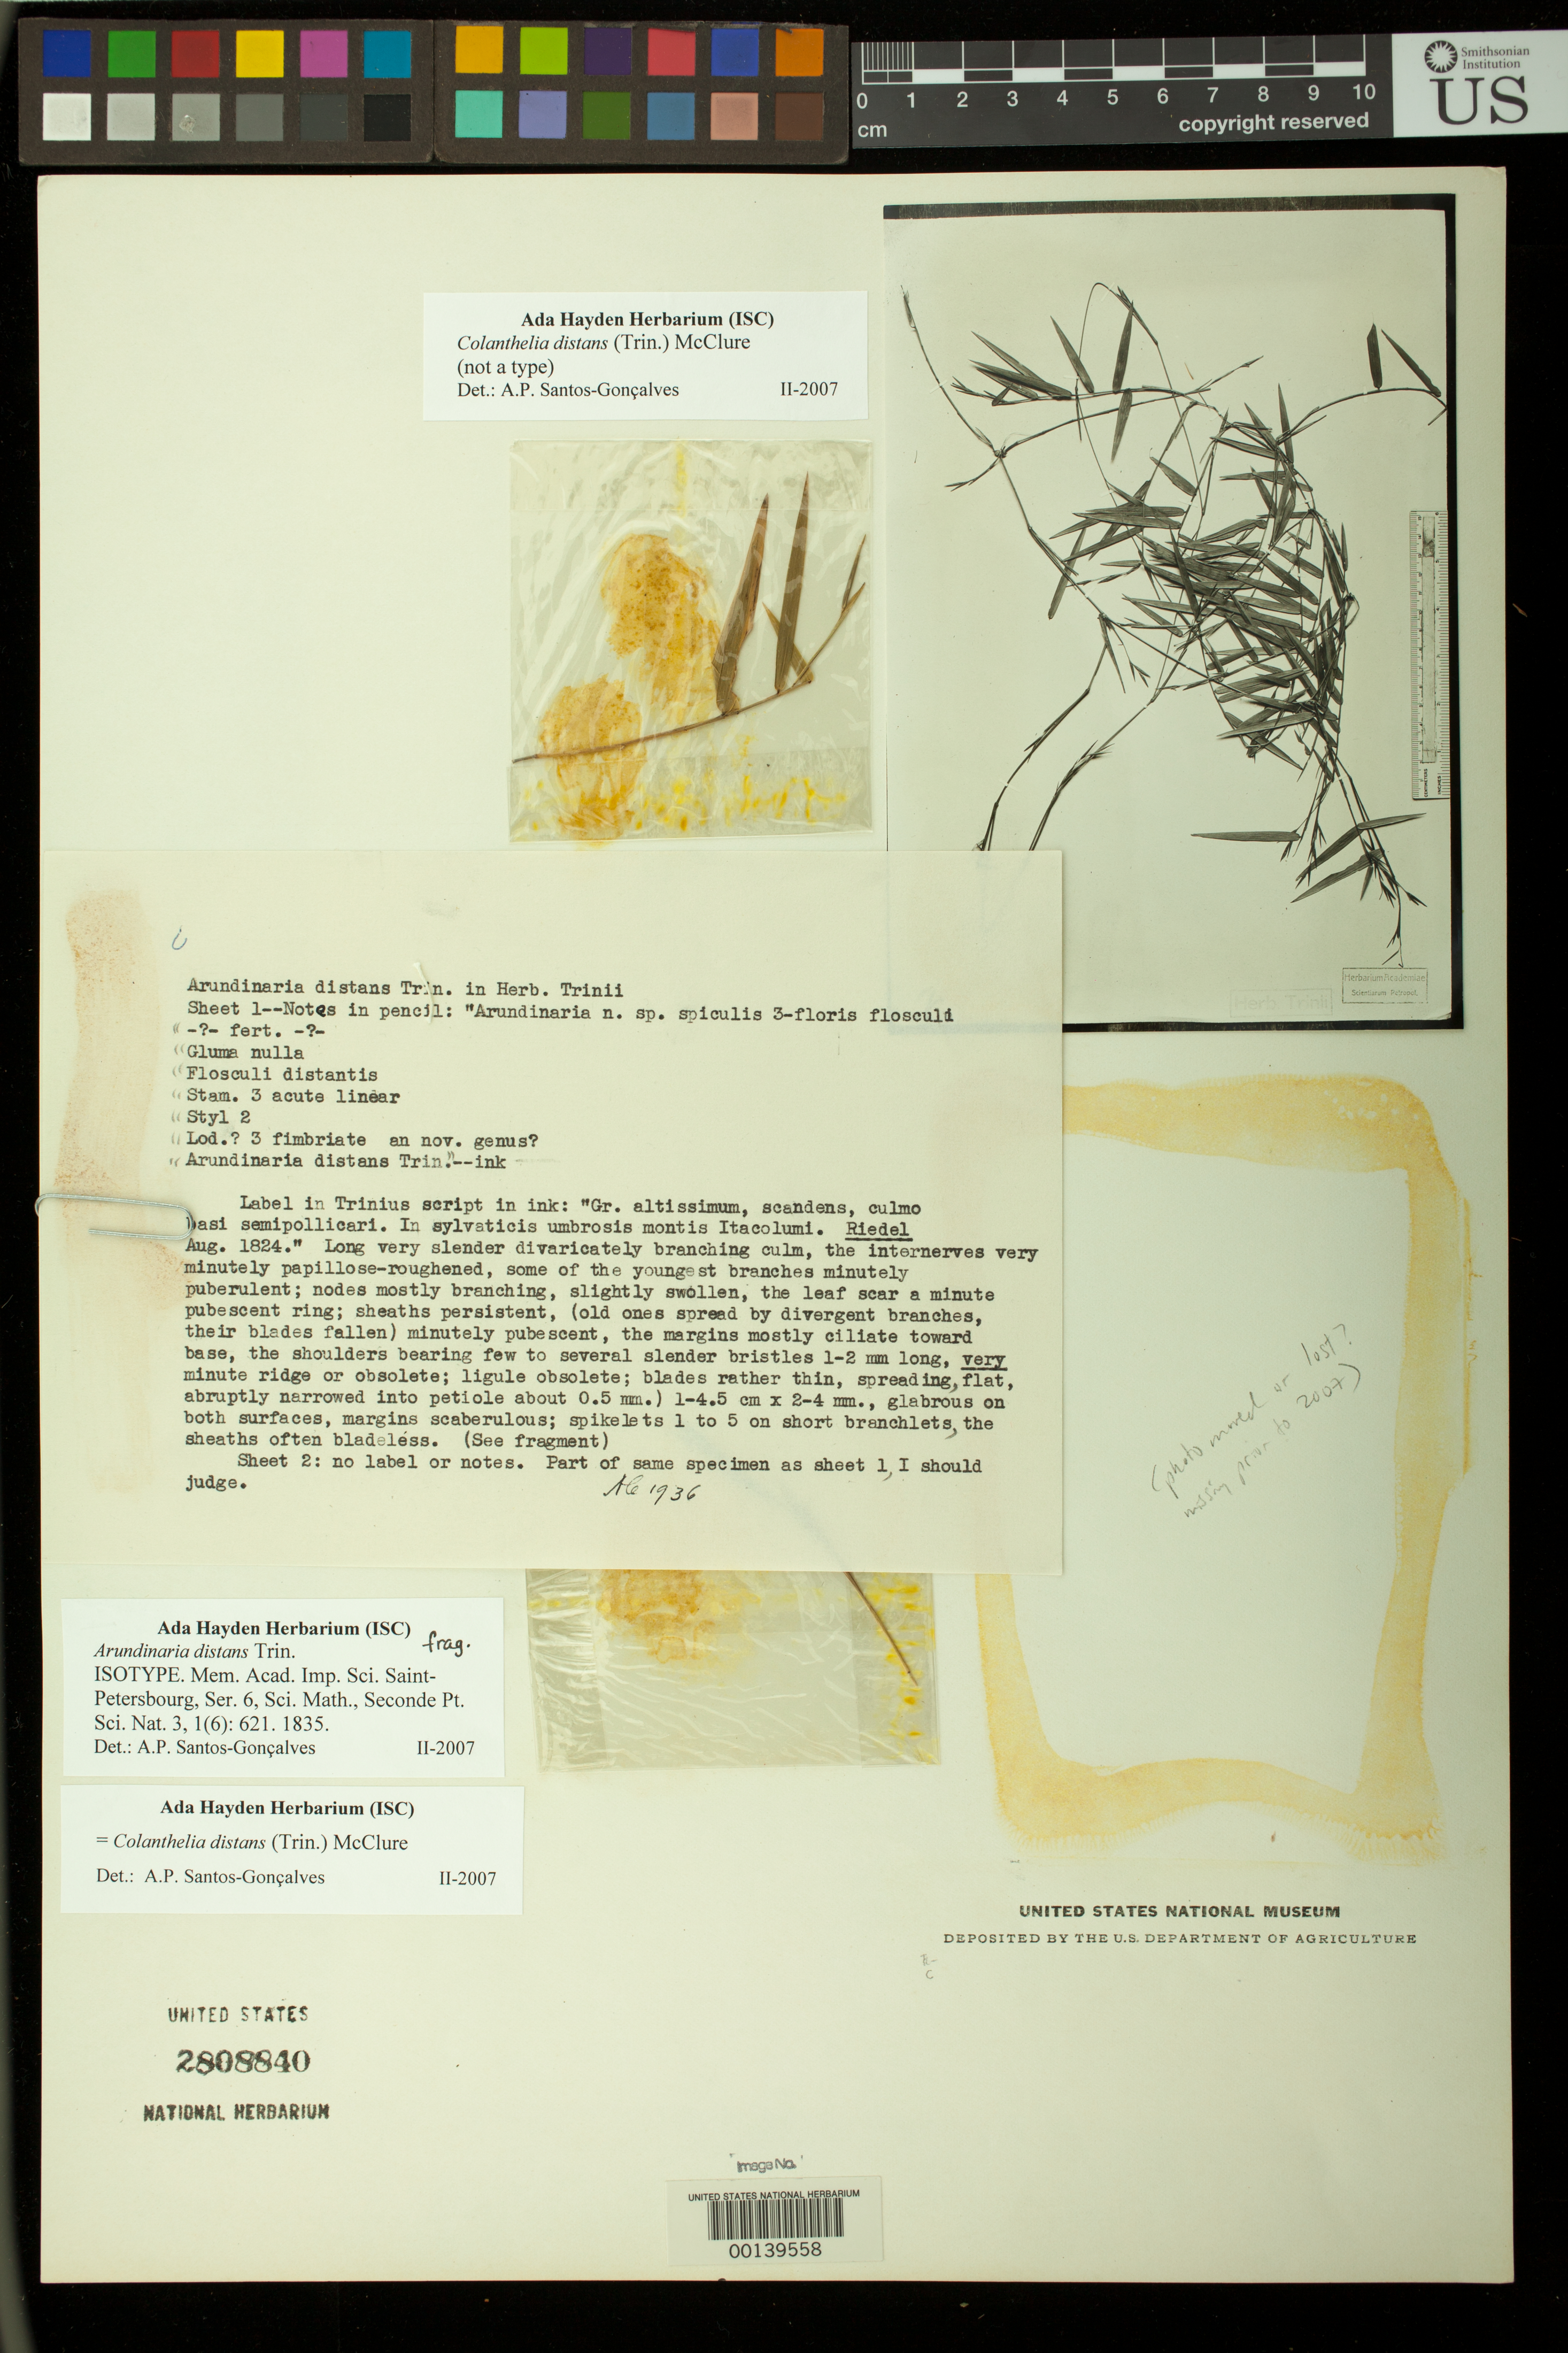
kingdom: Plantae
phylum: Tracheophyta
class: Liliopsida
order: Poales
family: Poaceae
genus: Arundinaria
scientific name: Arundinaria distans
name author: Trin.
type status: Type Collection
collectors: L. Riedel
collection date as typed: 1824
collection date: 1824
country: Brazil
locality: Montis Itacolumi.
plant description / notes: Fragmentary material of type specimen ex herb. Trin.; according to annotation by A.P. Santos-Gonçalves, one element (photo & fragmentary material) is non-type material. [Something previously mounted on this sheet--photograph?--was apparently moved or lost sometime prior to 2007]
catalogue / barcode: US 2808840